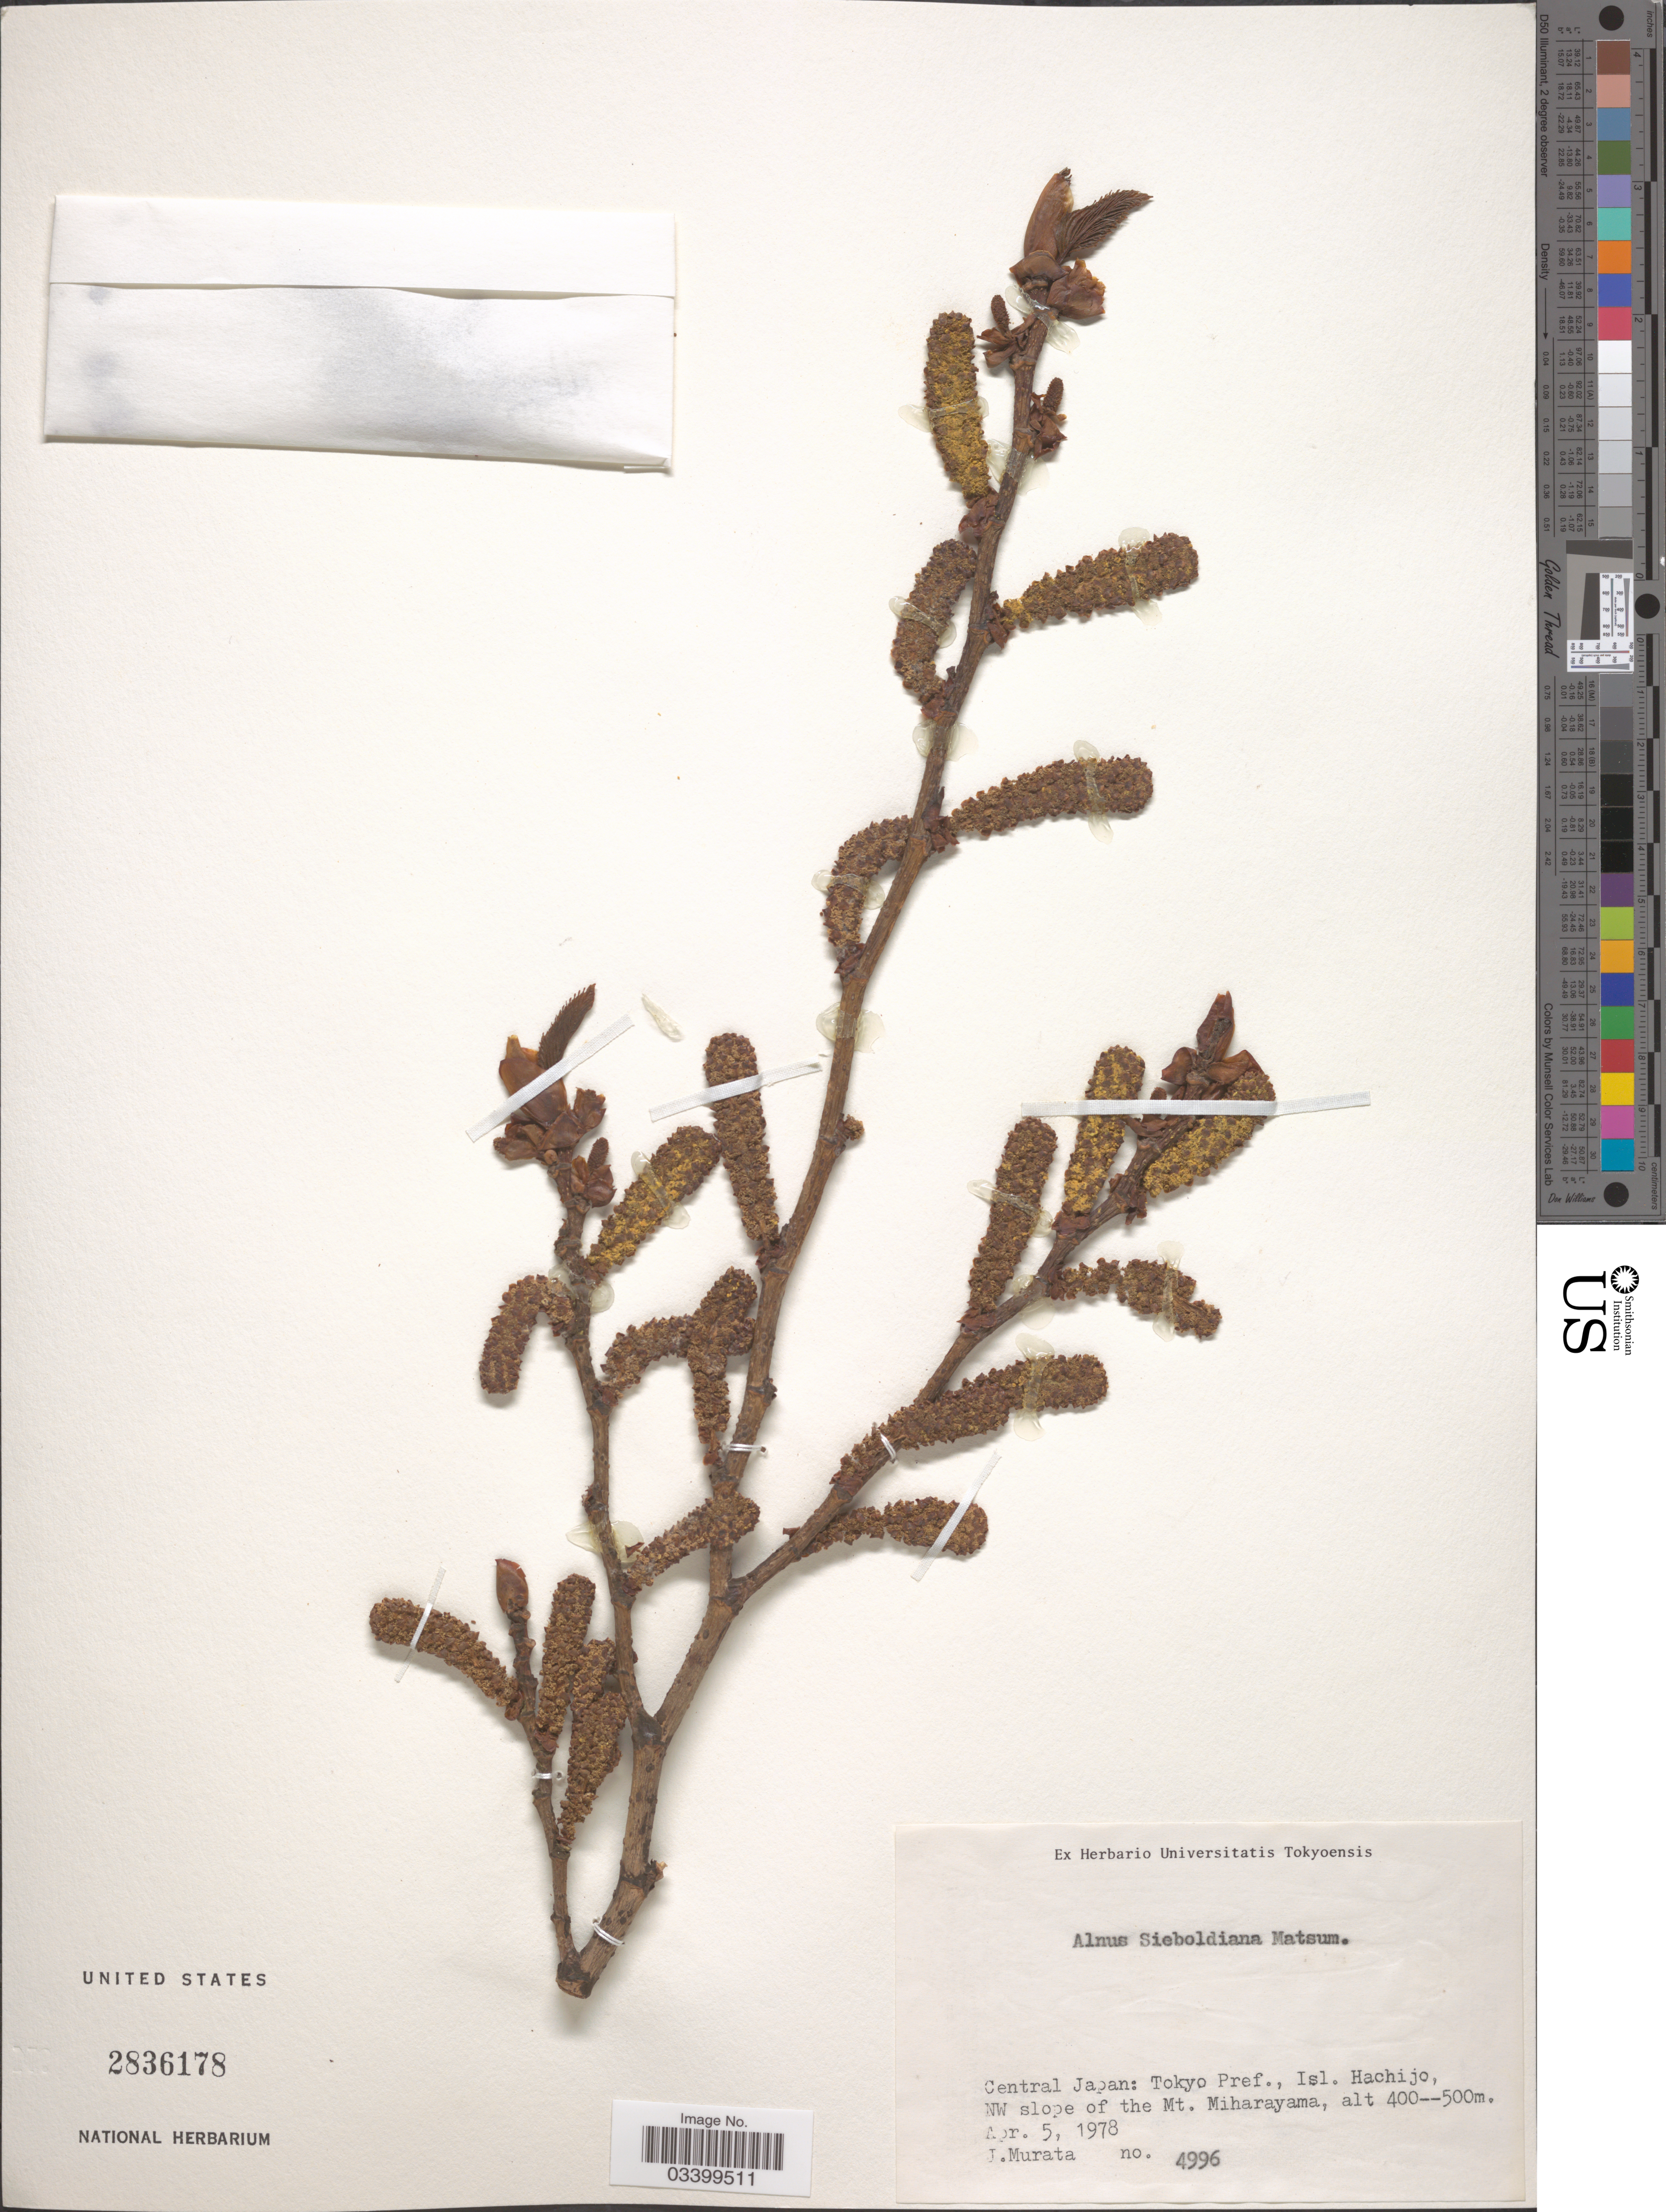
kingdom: Plantae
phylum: Tracheophyta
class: Magnoliopsida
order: Fagales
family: Betulaceae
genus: Alnus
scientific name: Alnus sieboldiana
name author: Matsum.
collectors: J. Murata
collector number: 4996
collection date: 1978-04-05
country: Japan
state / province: Tokyo, Federal City of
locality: Central Japan: Tokyo Pref., Isl. Hachijo, NW slope of the Mt. Miharayama.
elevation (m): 400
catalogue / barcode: US 2836178